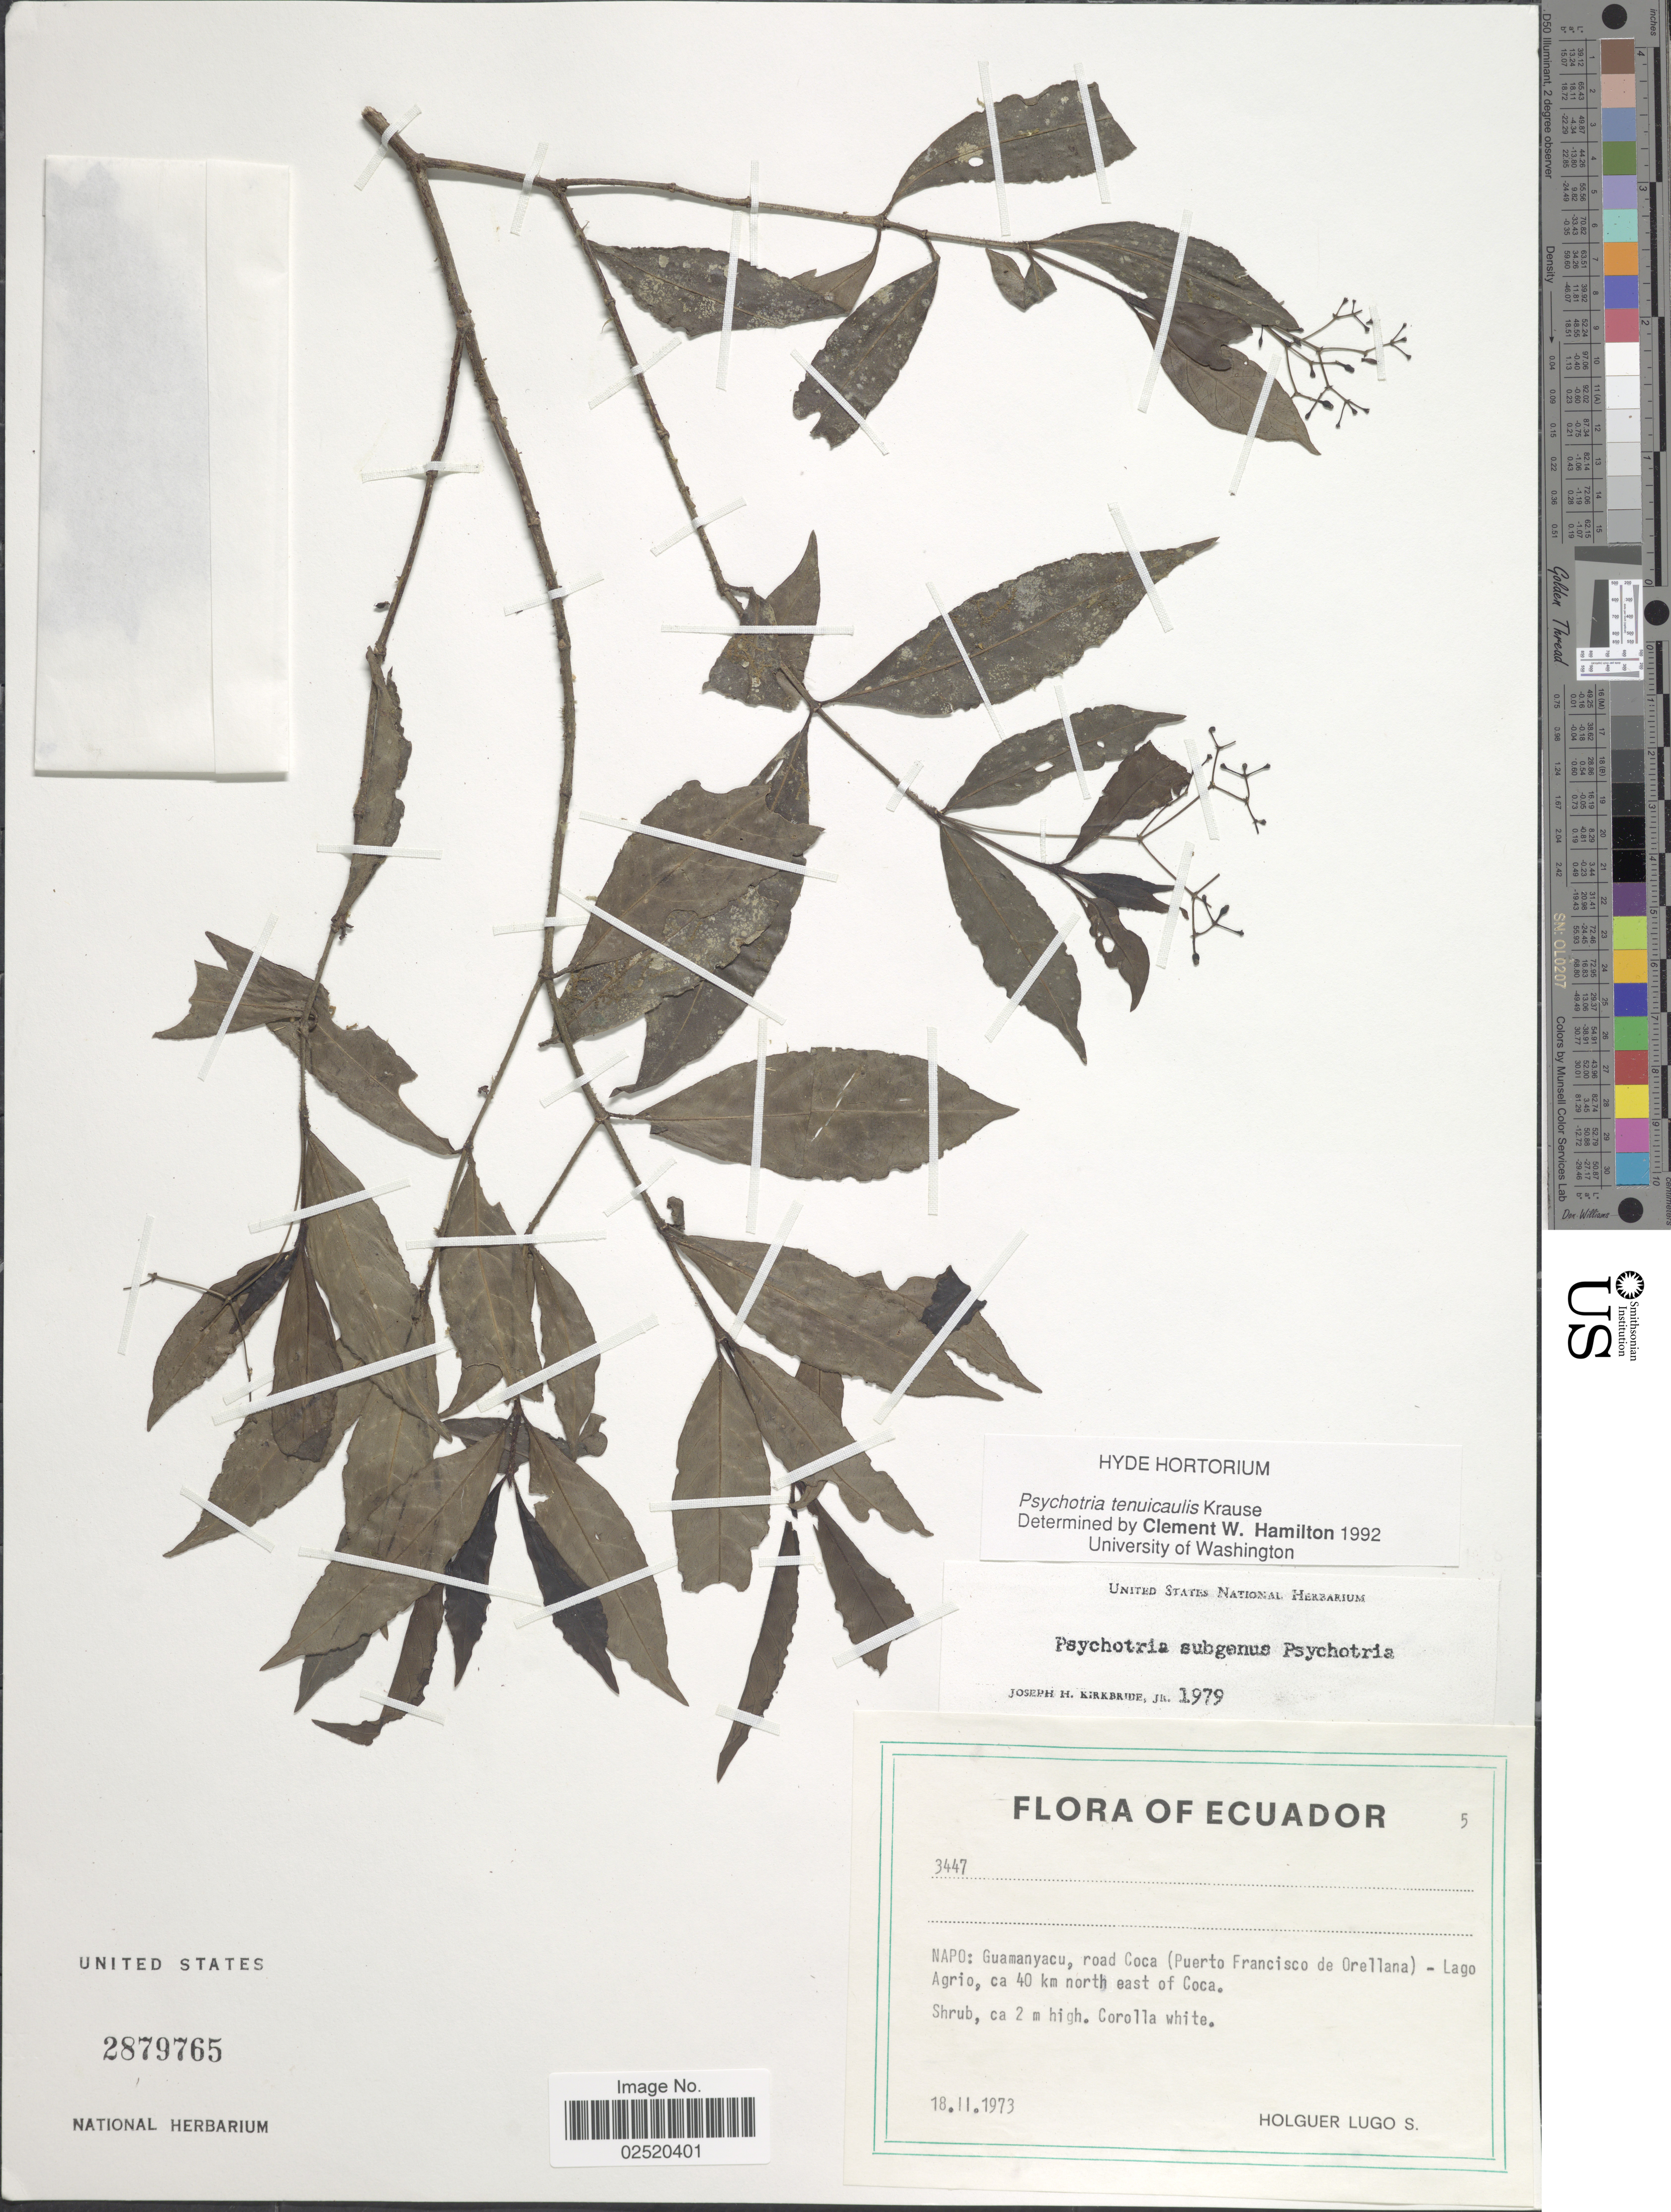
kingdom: Plantae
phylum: Tracheophyta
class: Magnoliopsida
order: Gentianales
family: Rubiaceae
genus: Psychotria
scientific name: Psychotria tenuicaulis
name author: K. Krause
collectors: H. Lugo S.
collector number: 3447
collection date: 1973-02-18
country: Ecuador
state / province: Napo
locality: Guamanyacu, road Coca (Puerto Francisco de Orellana) - Lago Agrio, ca 40 km north east of Coca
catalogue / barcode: US 2879765